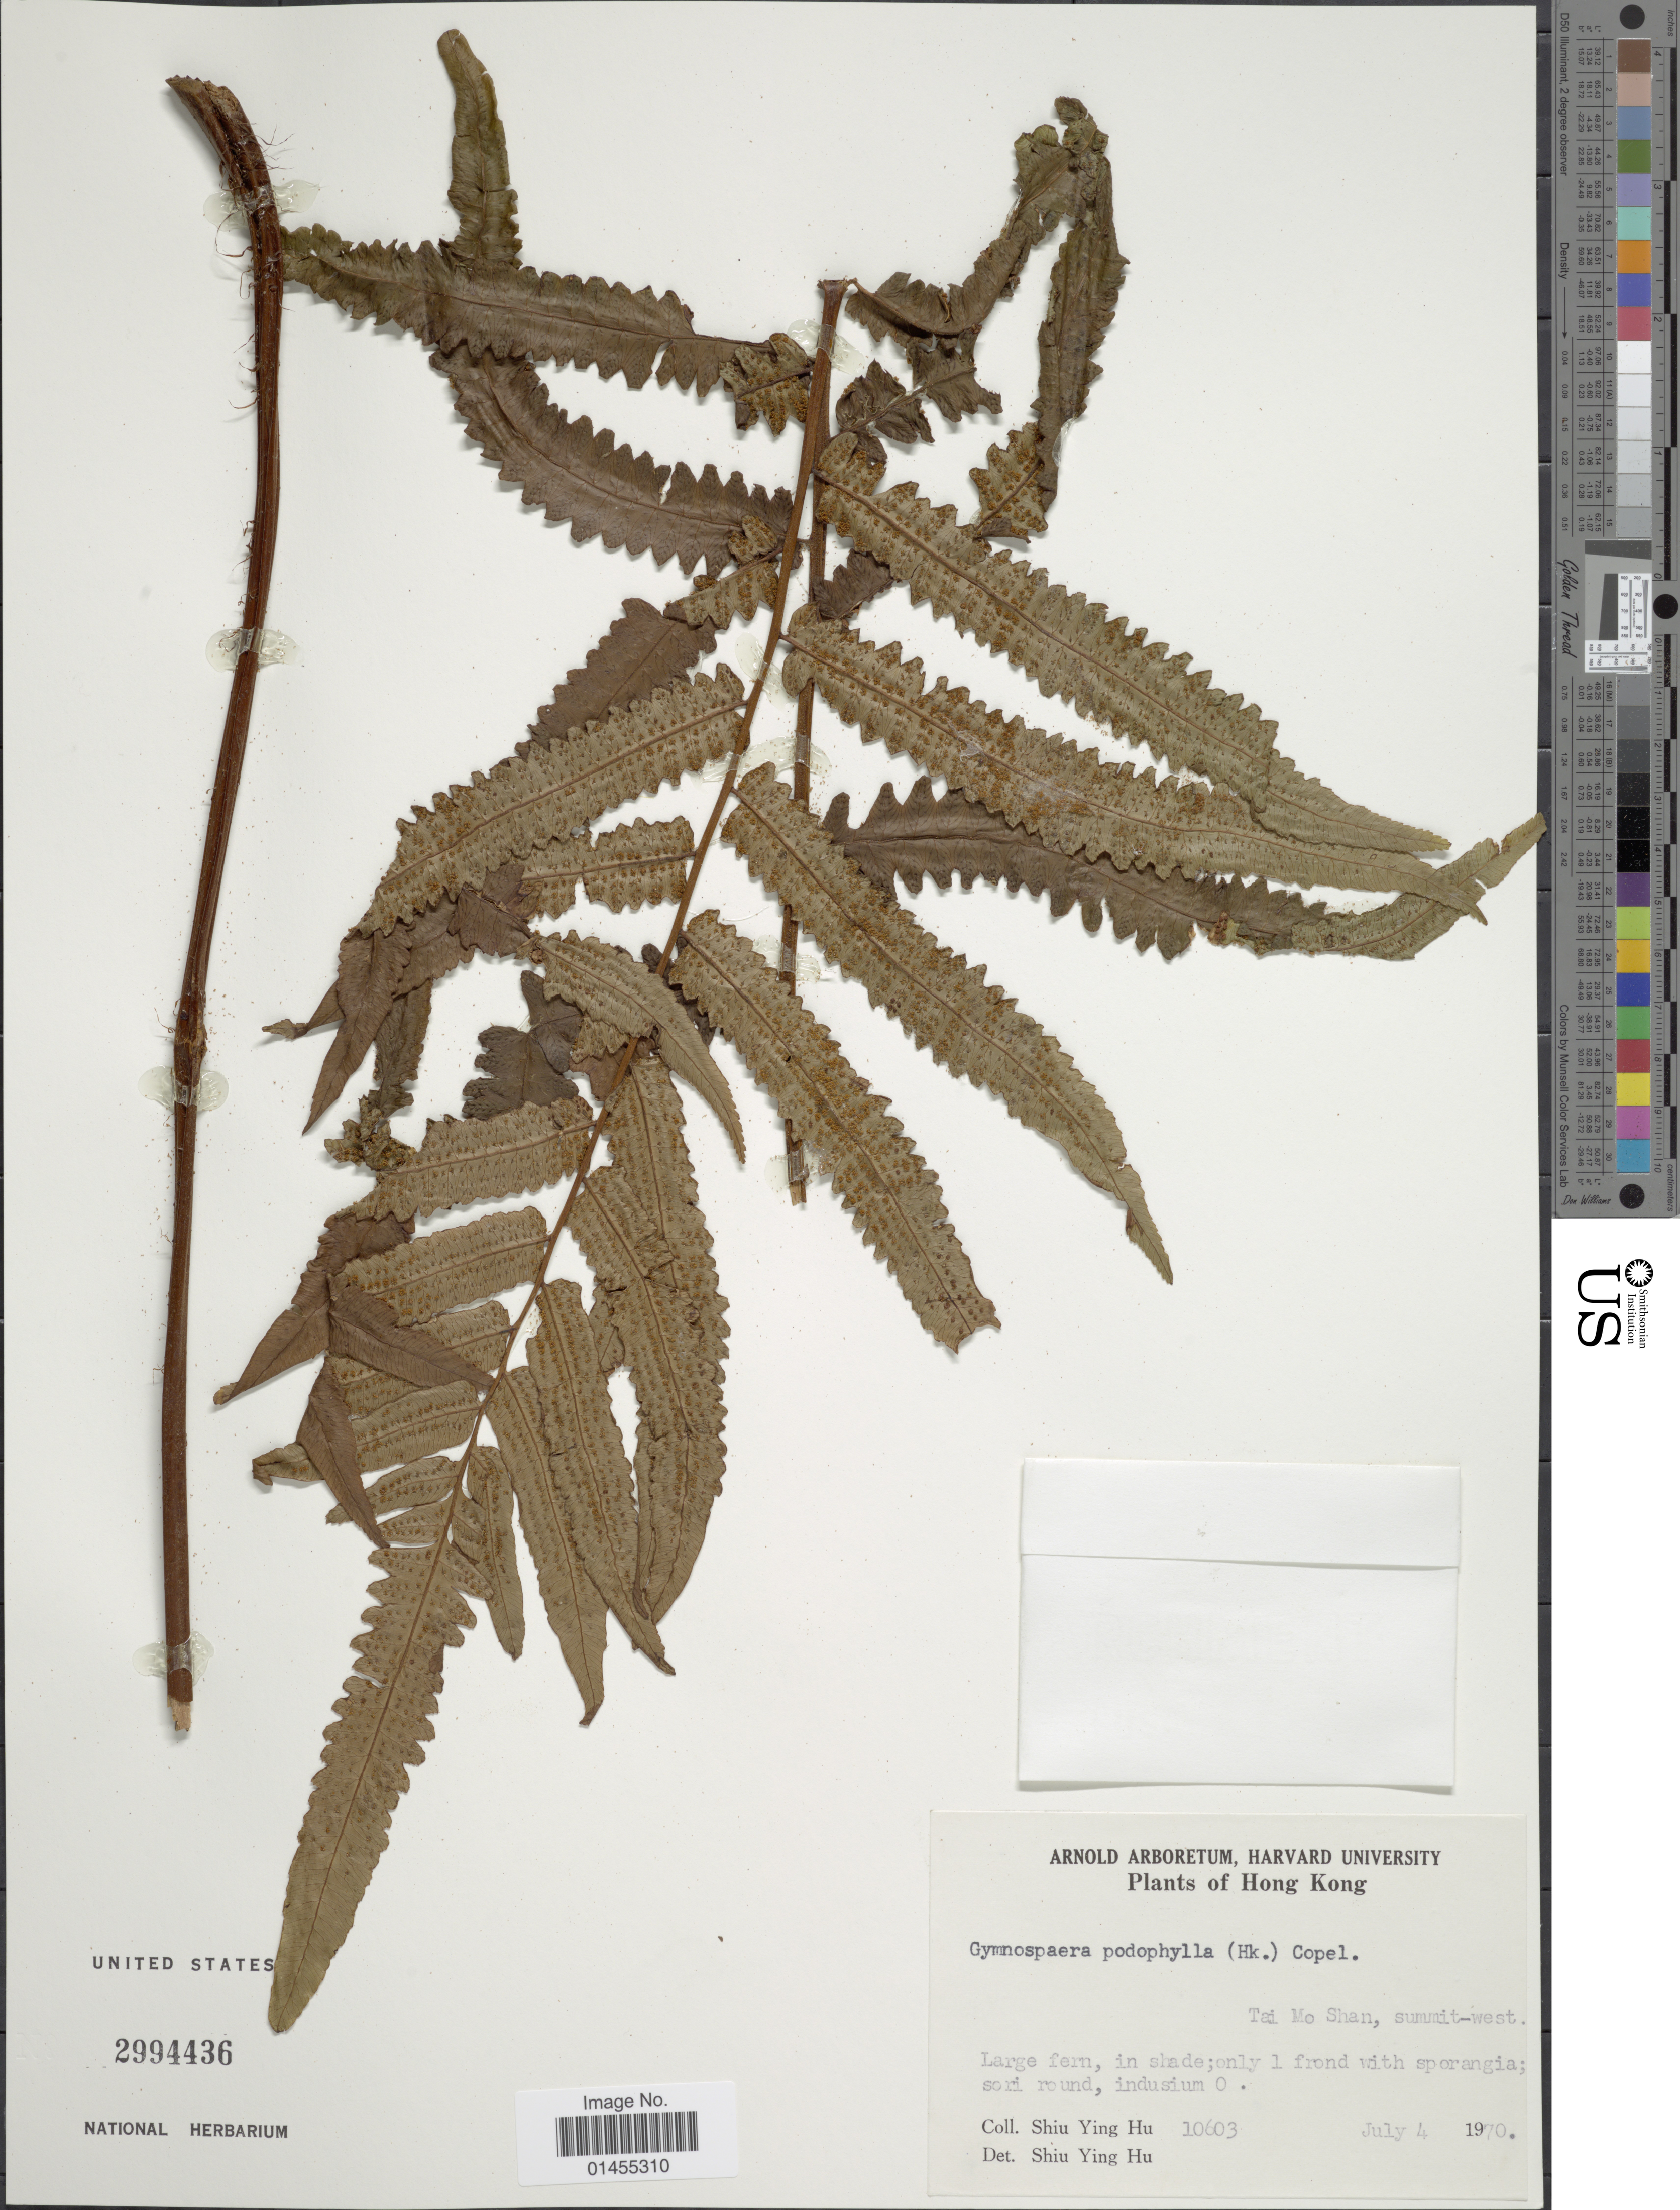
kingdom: Plantae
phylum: Tracheophyta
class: Polypodiopsida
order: Cyatheales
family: Cyatheaceae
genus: Alsophila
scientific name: Alsophila podophylla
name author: Hook.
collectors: S. Y. Hu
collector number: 10603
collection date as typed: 04 Jul 1970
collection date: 1970-07-04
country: China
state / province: Hong Kong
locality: Tai mo shan, summit-west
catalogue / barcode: US 2994436